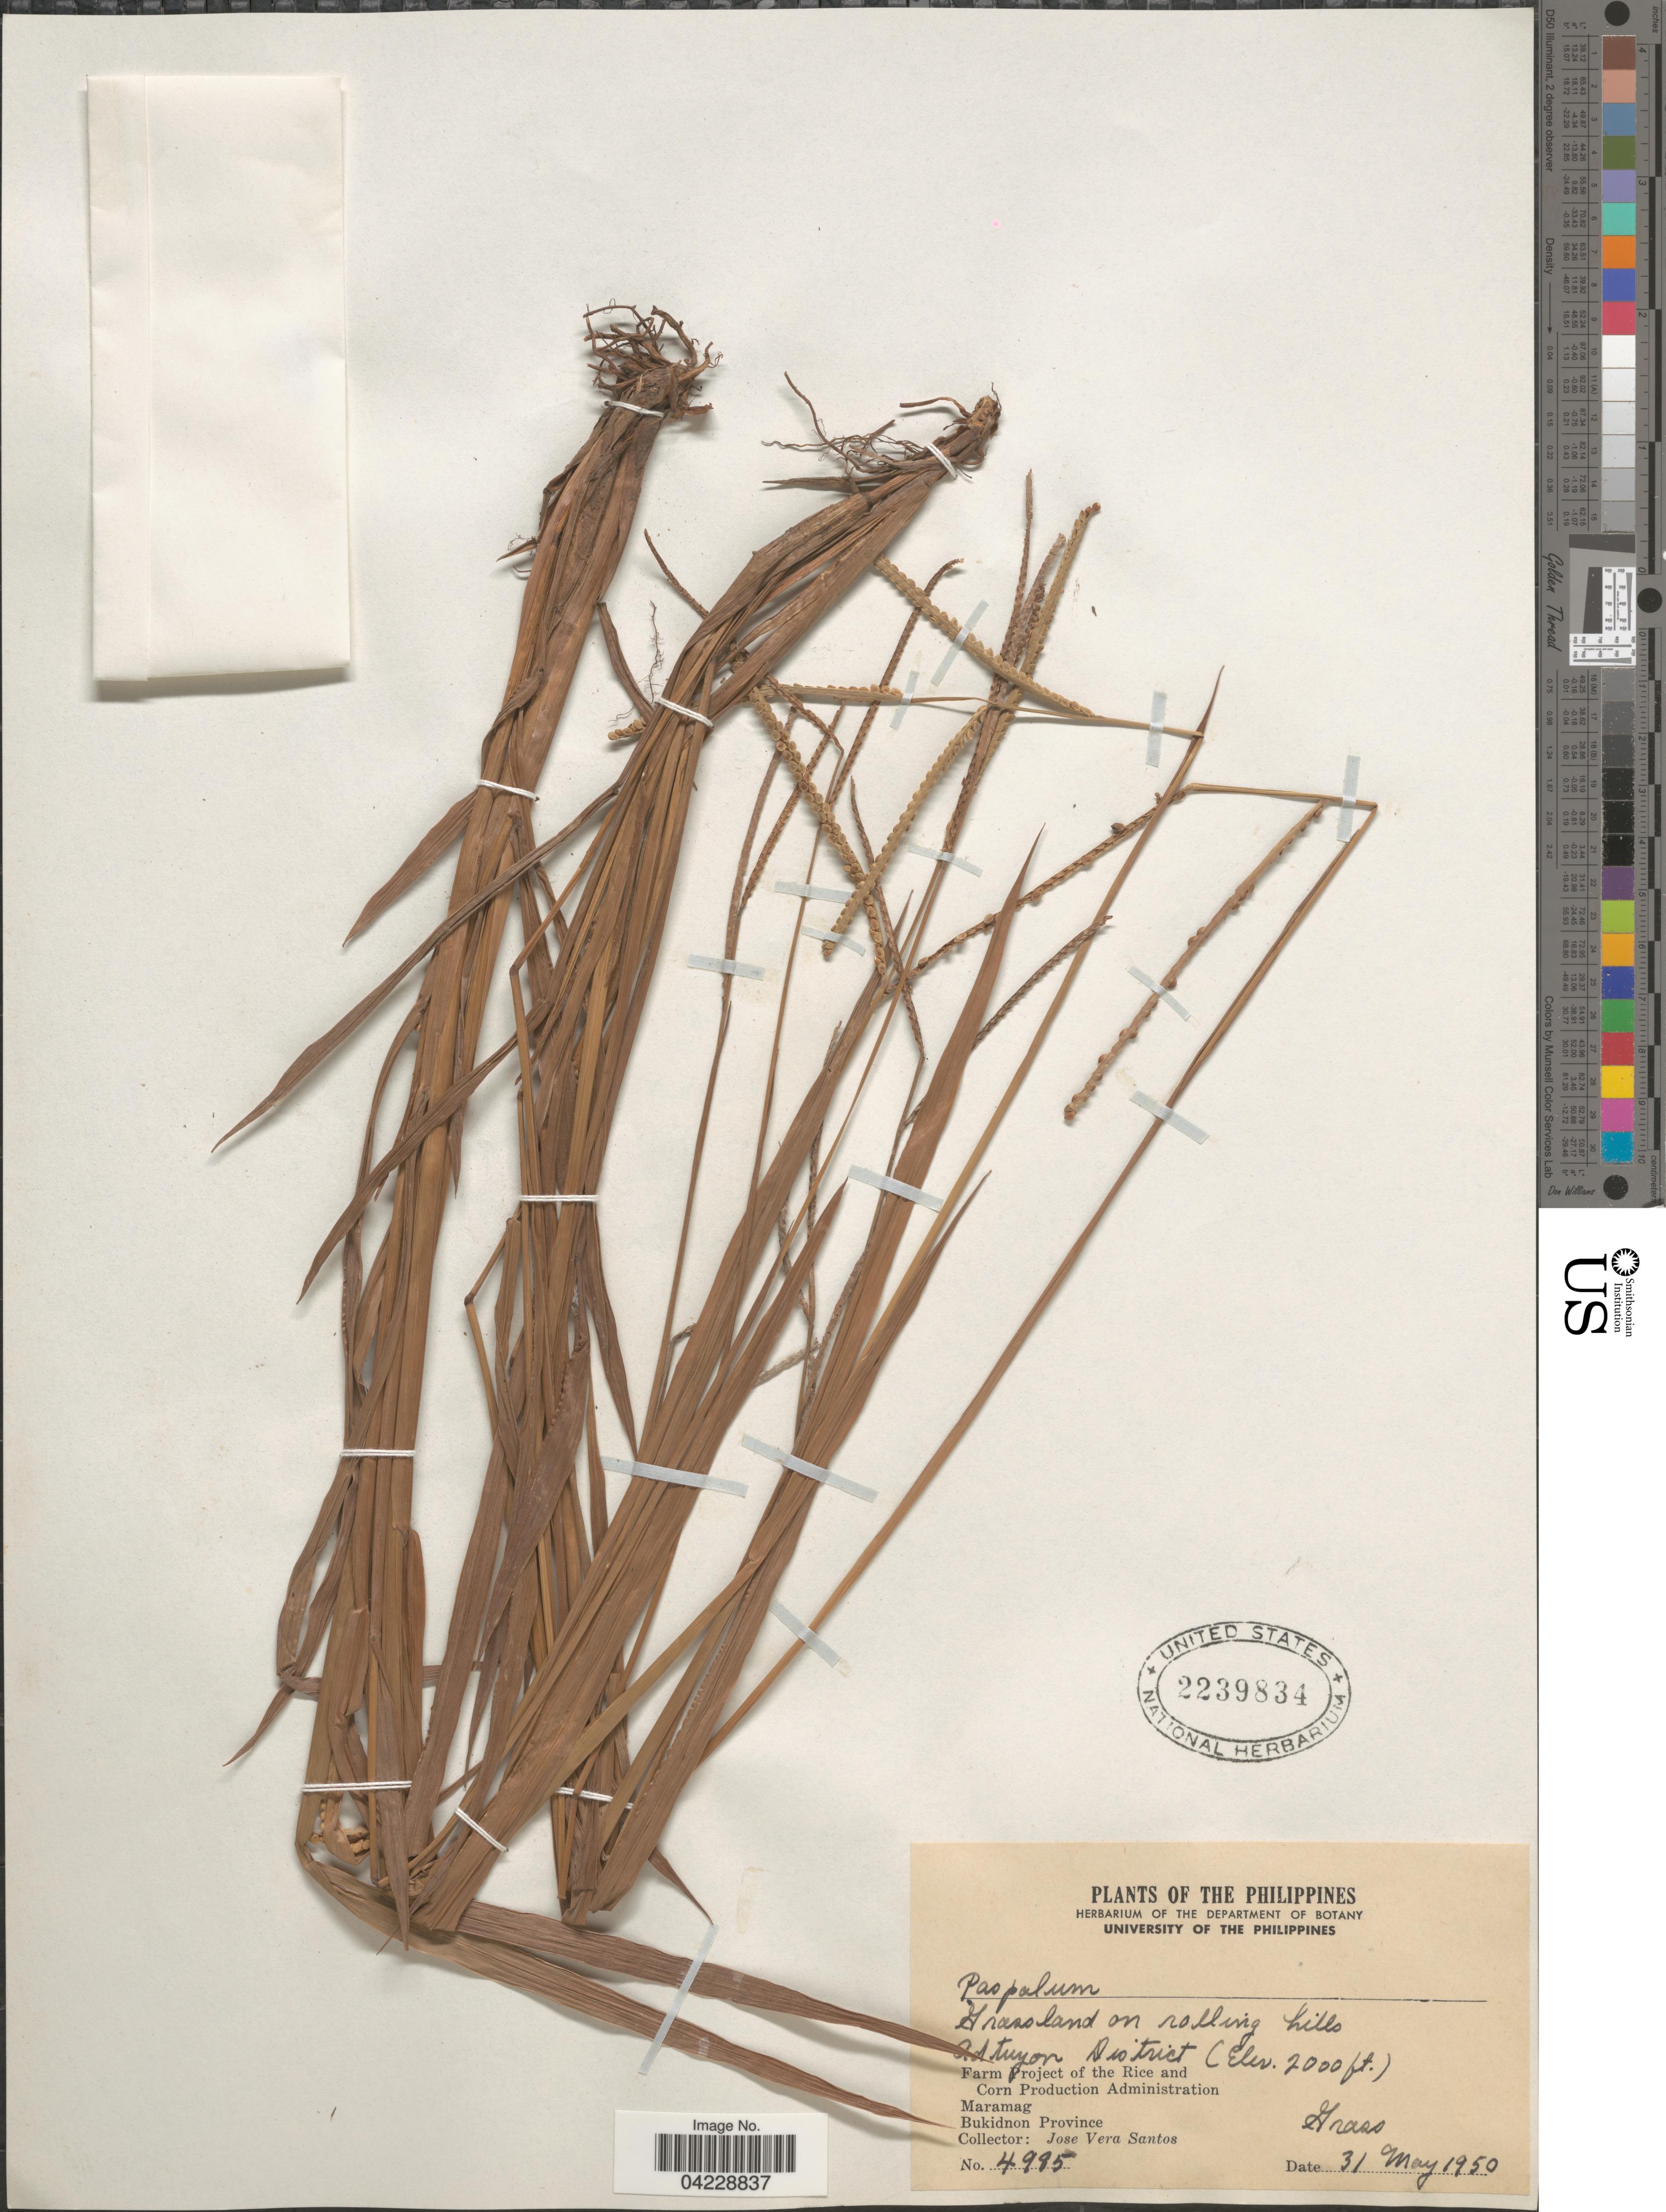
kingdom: Plantae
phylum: Tracheophyta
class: Liliopsida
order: Poales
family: Poaceae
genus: Paspalum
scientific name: Paspalum sp.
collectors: J. Vera Santos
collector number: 4985*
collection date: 1950-05-31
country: Philippines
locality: Adtuyon District. Farm Project of the Rice and Corn Production Administration. Maramag. Bukidnon Province.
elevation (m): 610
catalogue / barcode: US 2239834